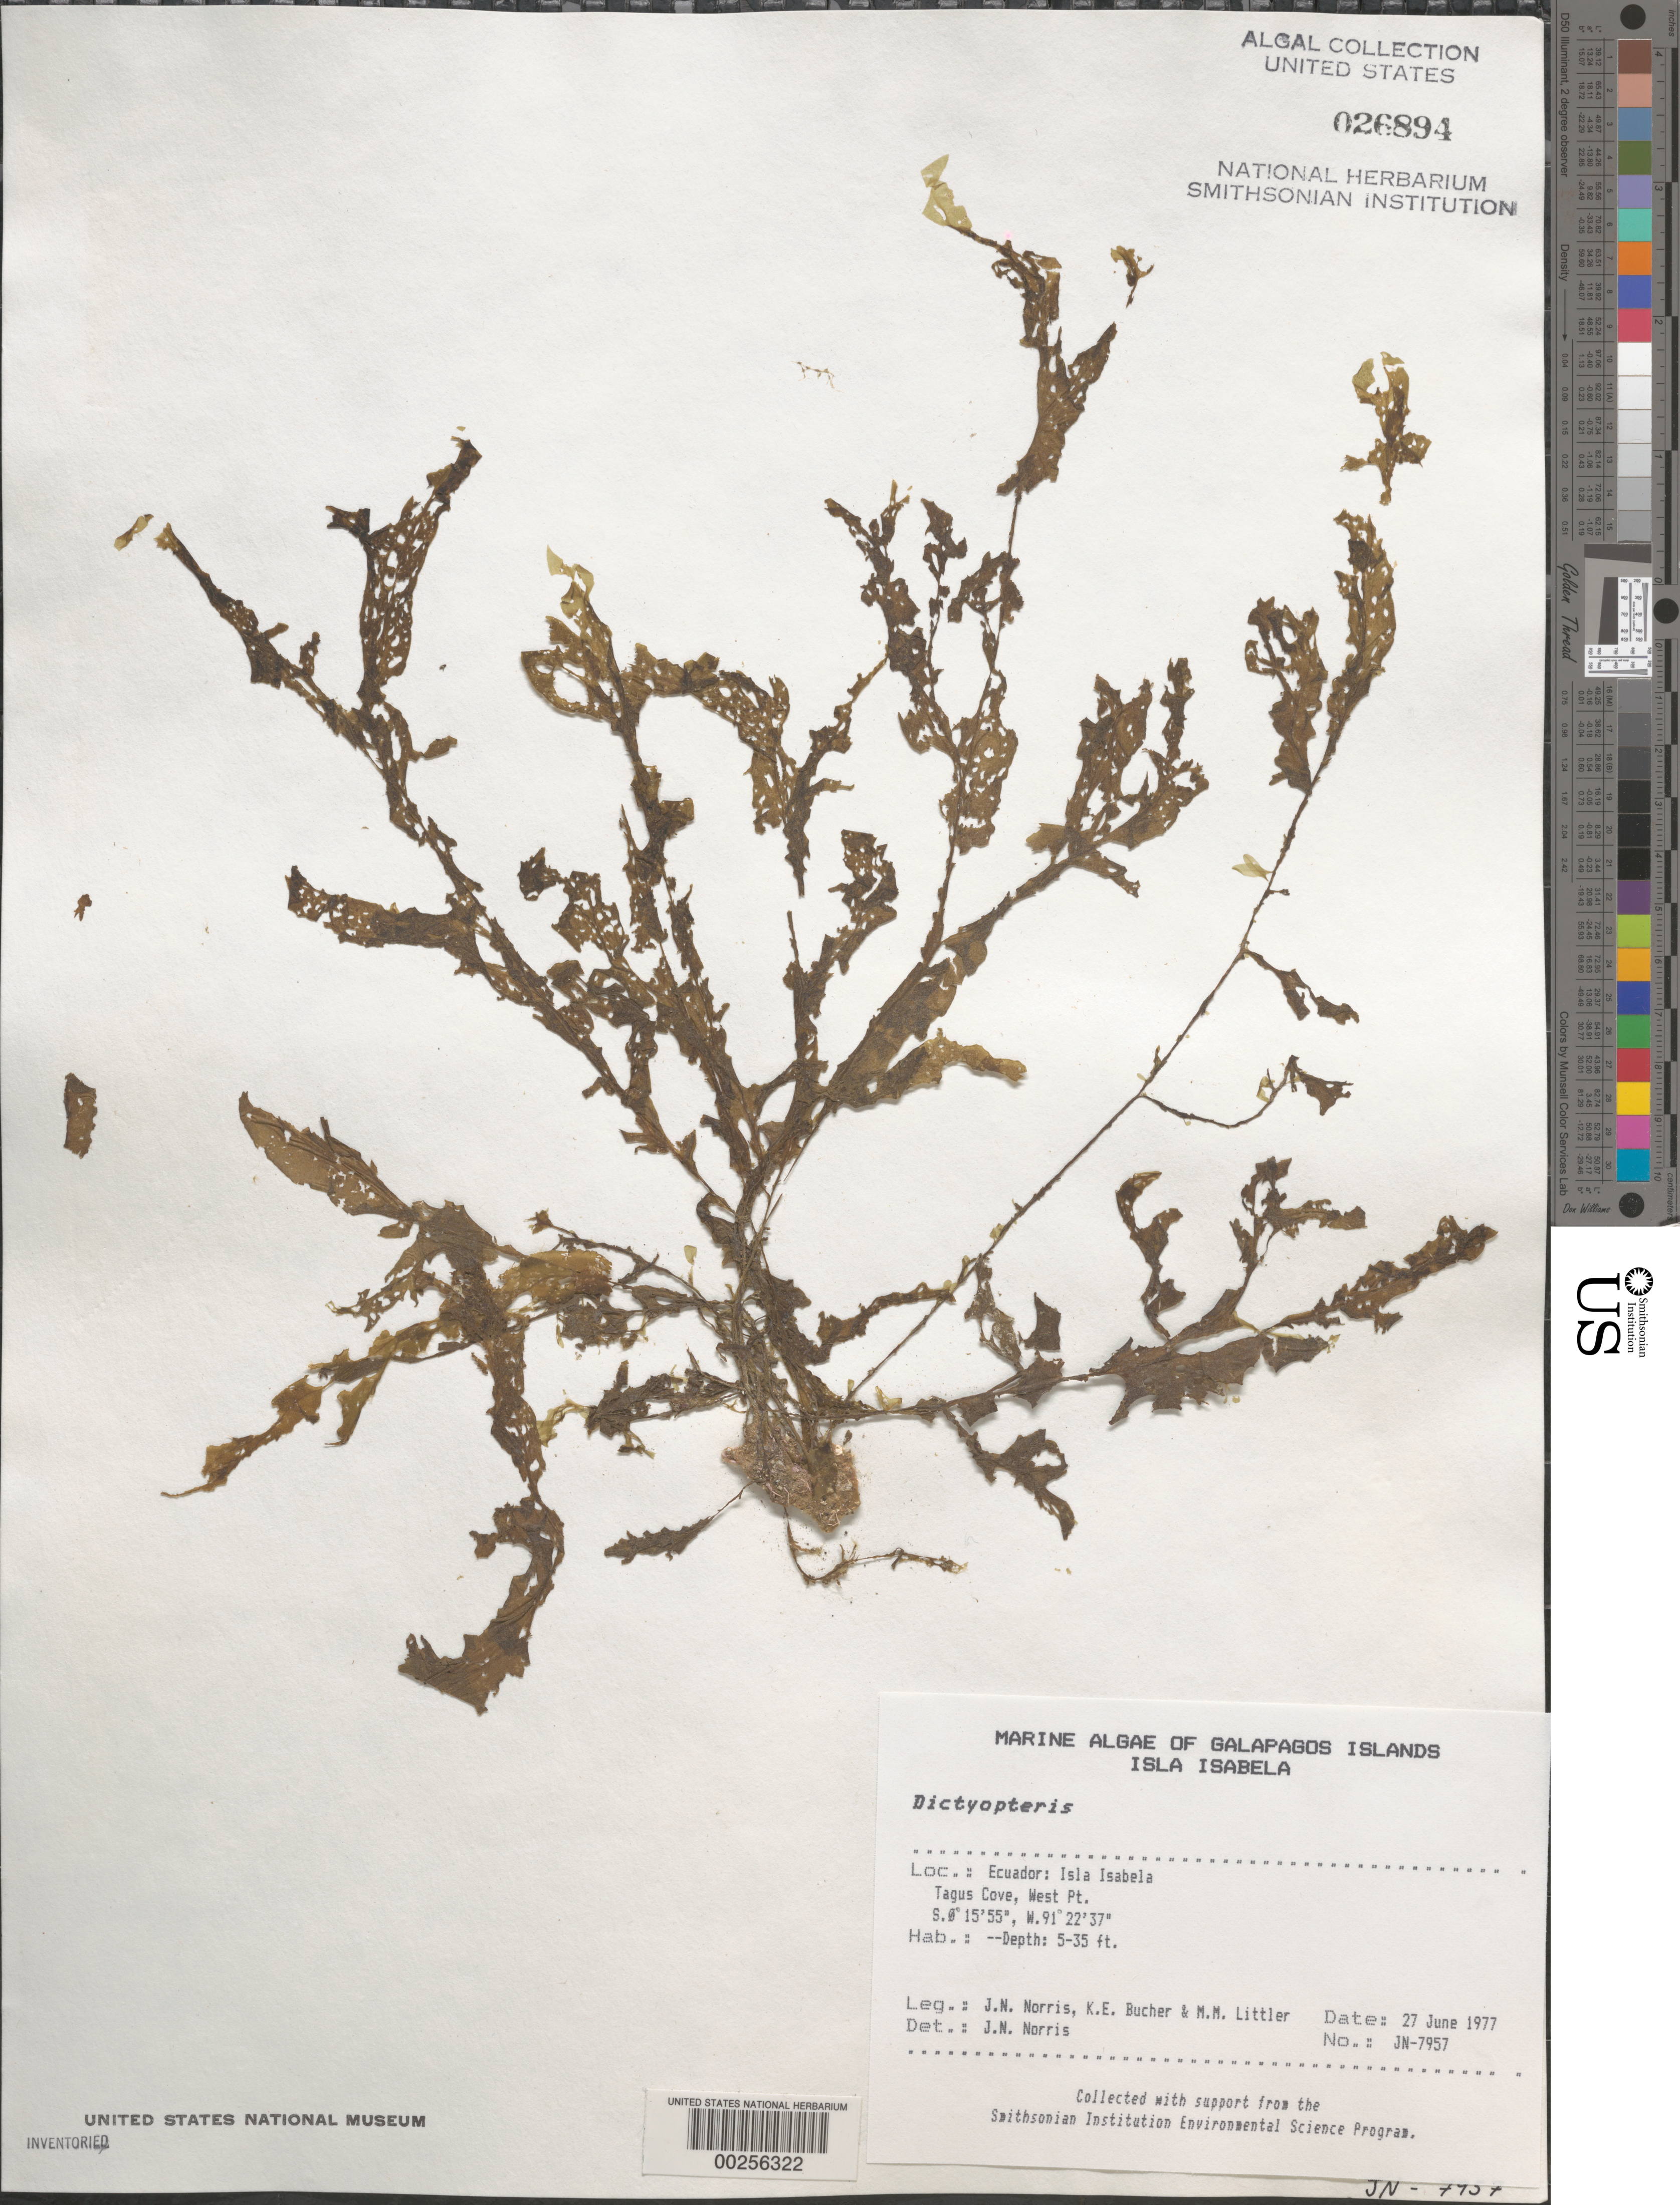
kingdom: Chromista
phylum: Ochrophyta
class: Phaeophyceae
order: Dictyotales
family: Dictyotaceae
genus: Dictyopteris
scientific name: Dictyopteris sp.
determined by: Norris, James N.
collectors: J. N. Norris, K. E. Bucher & M. M. Littler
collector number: JN-7957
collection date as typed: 27 Jun 1977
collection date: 1977-06-27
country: Ecuador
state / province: Colón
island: Isabela [Albemarle]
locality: Tagus Cove, West Point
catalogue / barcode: US 26894